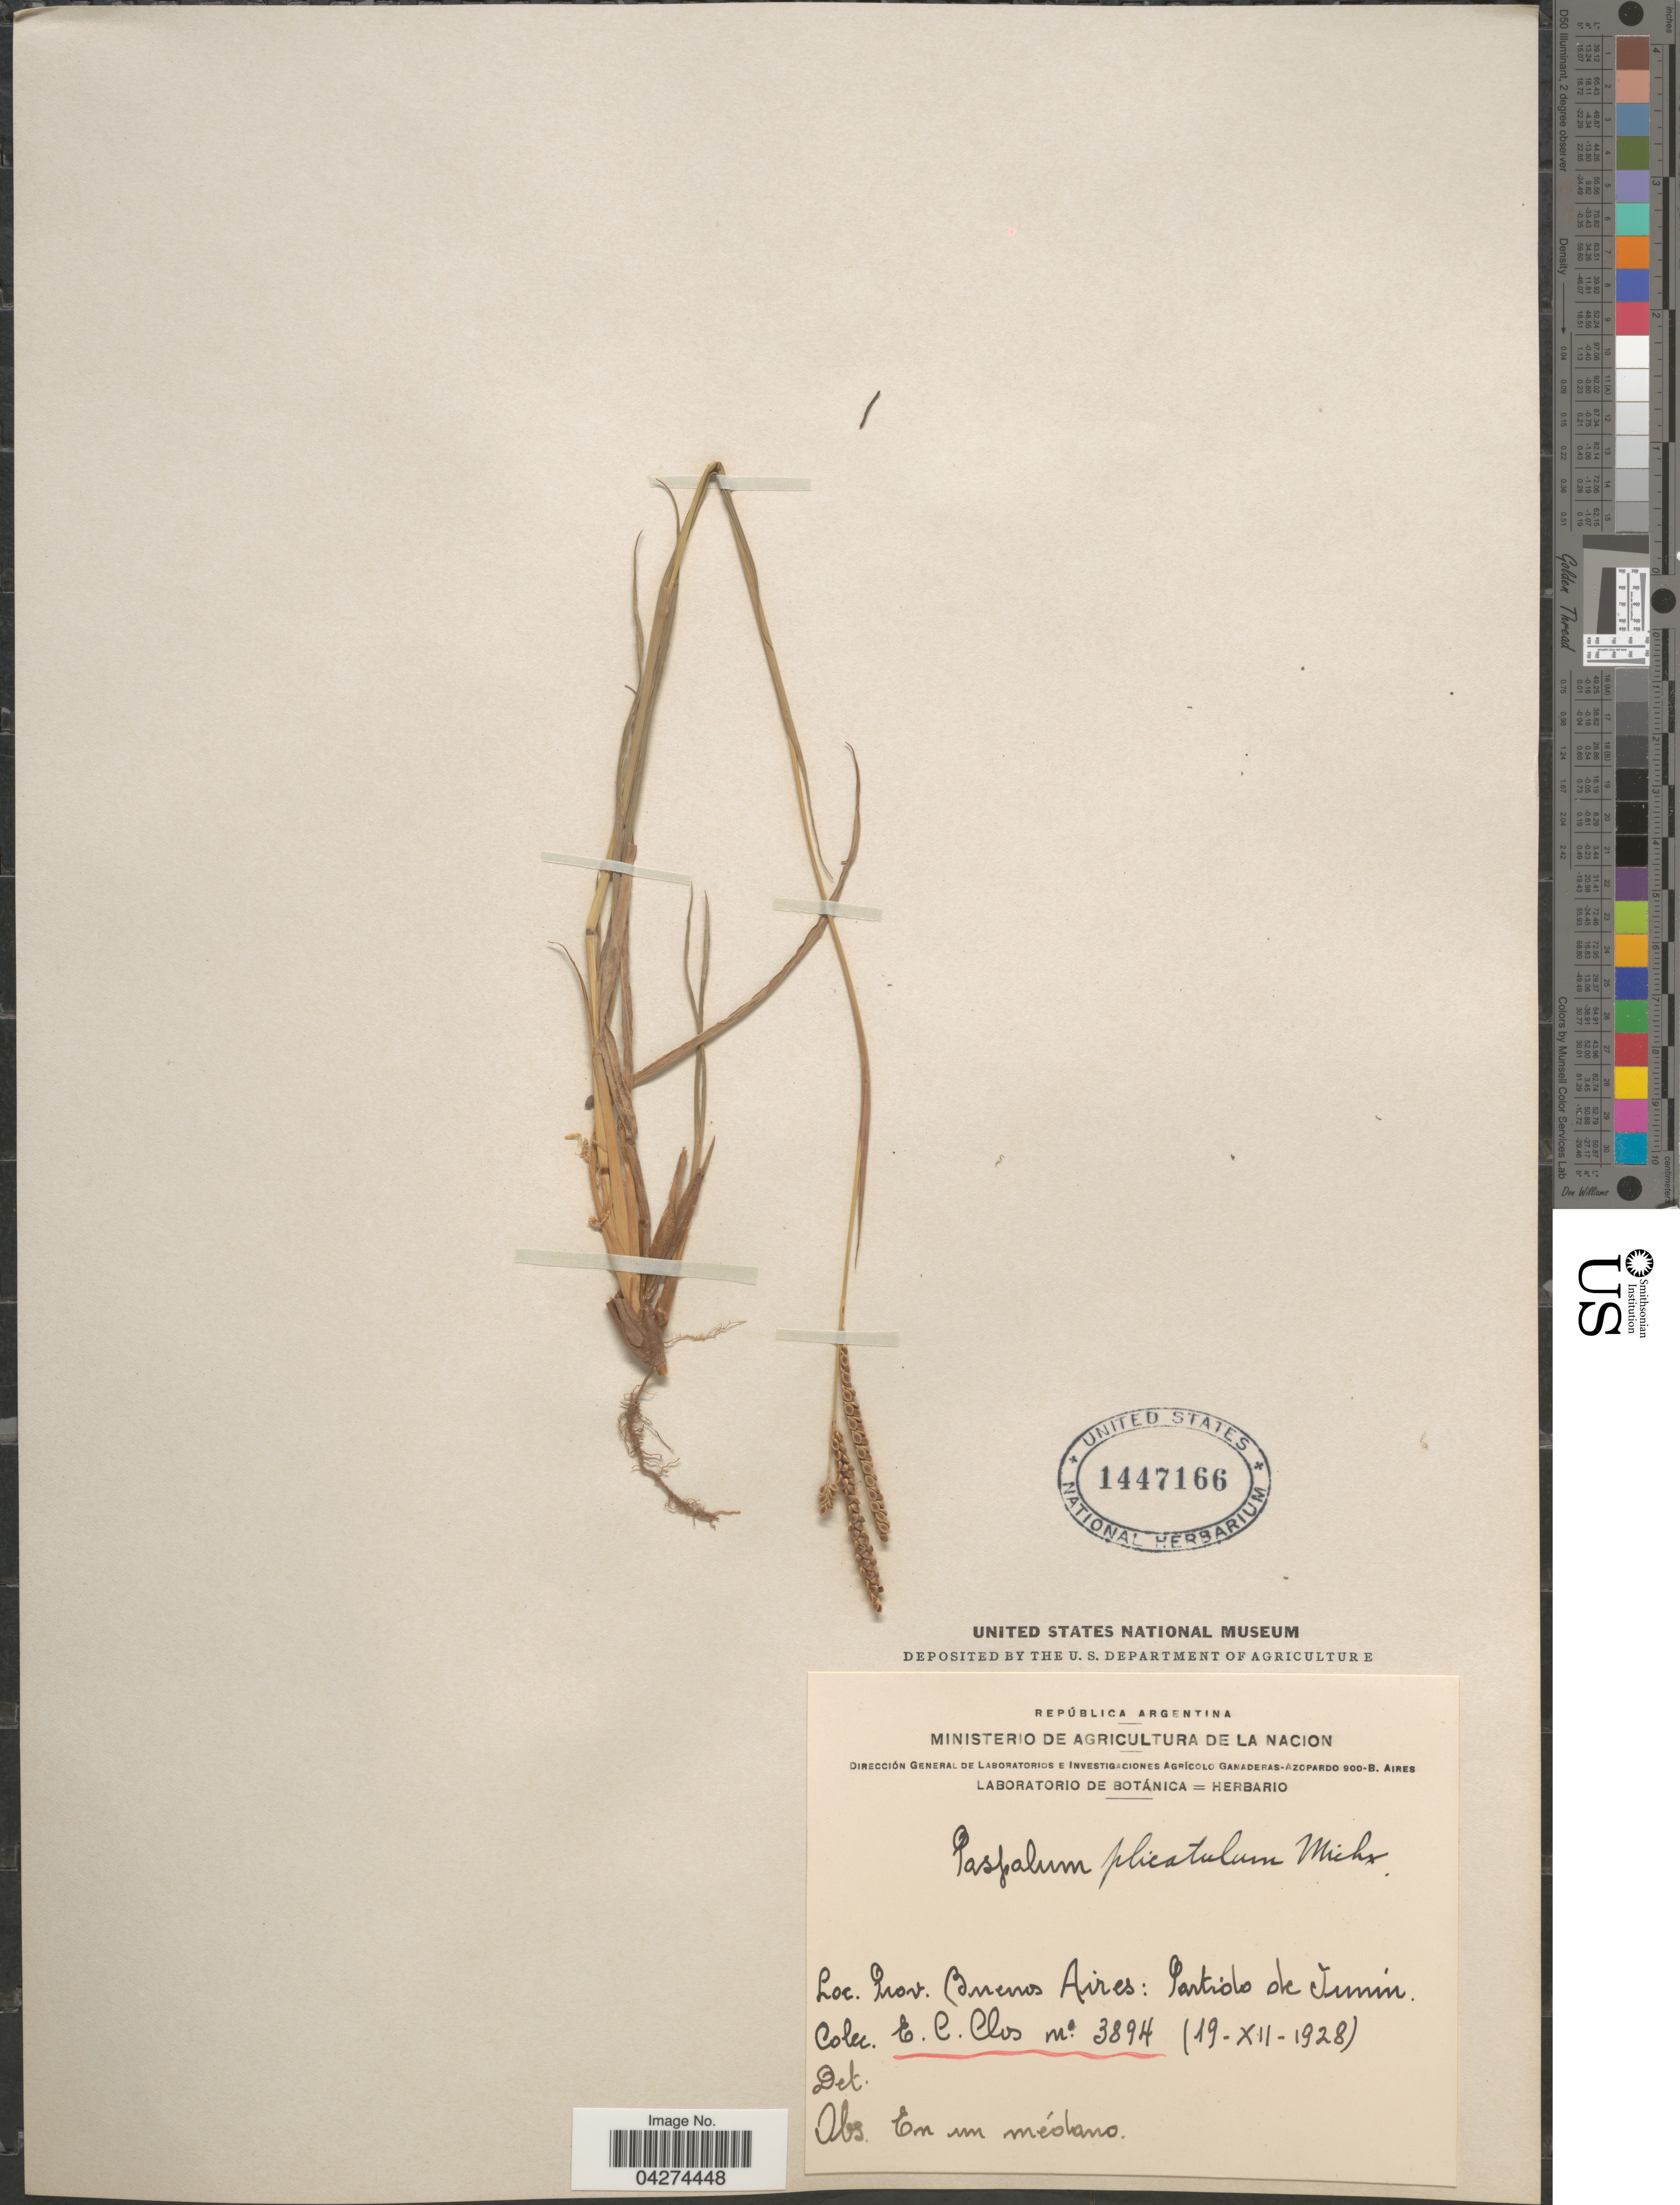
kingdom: Plantae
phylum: Tracheophyta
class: Liliopsida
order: Poales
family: Poaceae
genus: Paspalum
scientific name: Paspalum plicatulum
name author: Michx.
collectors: E. Clos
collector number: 3894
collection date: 1928-12-19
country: Argentina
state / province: Buenos Aires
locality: Partido de Junin.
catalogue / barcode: US 1447166